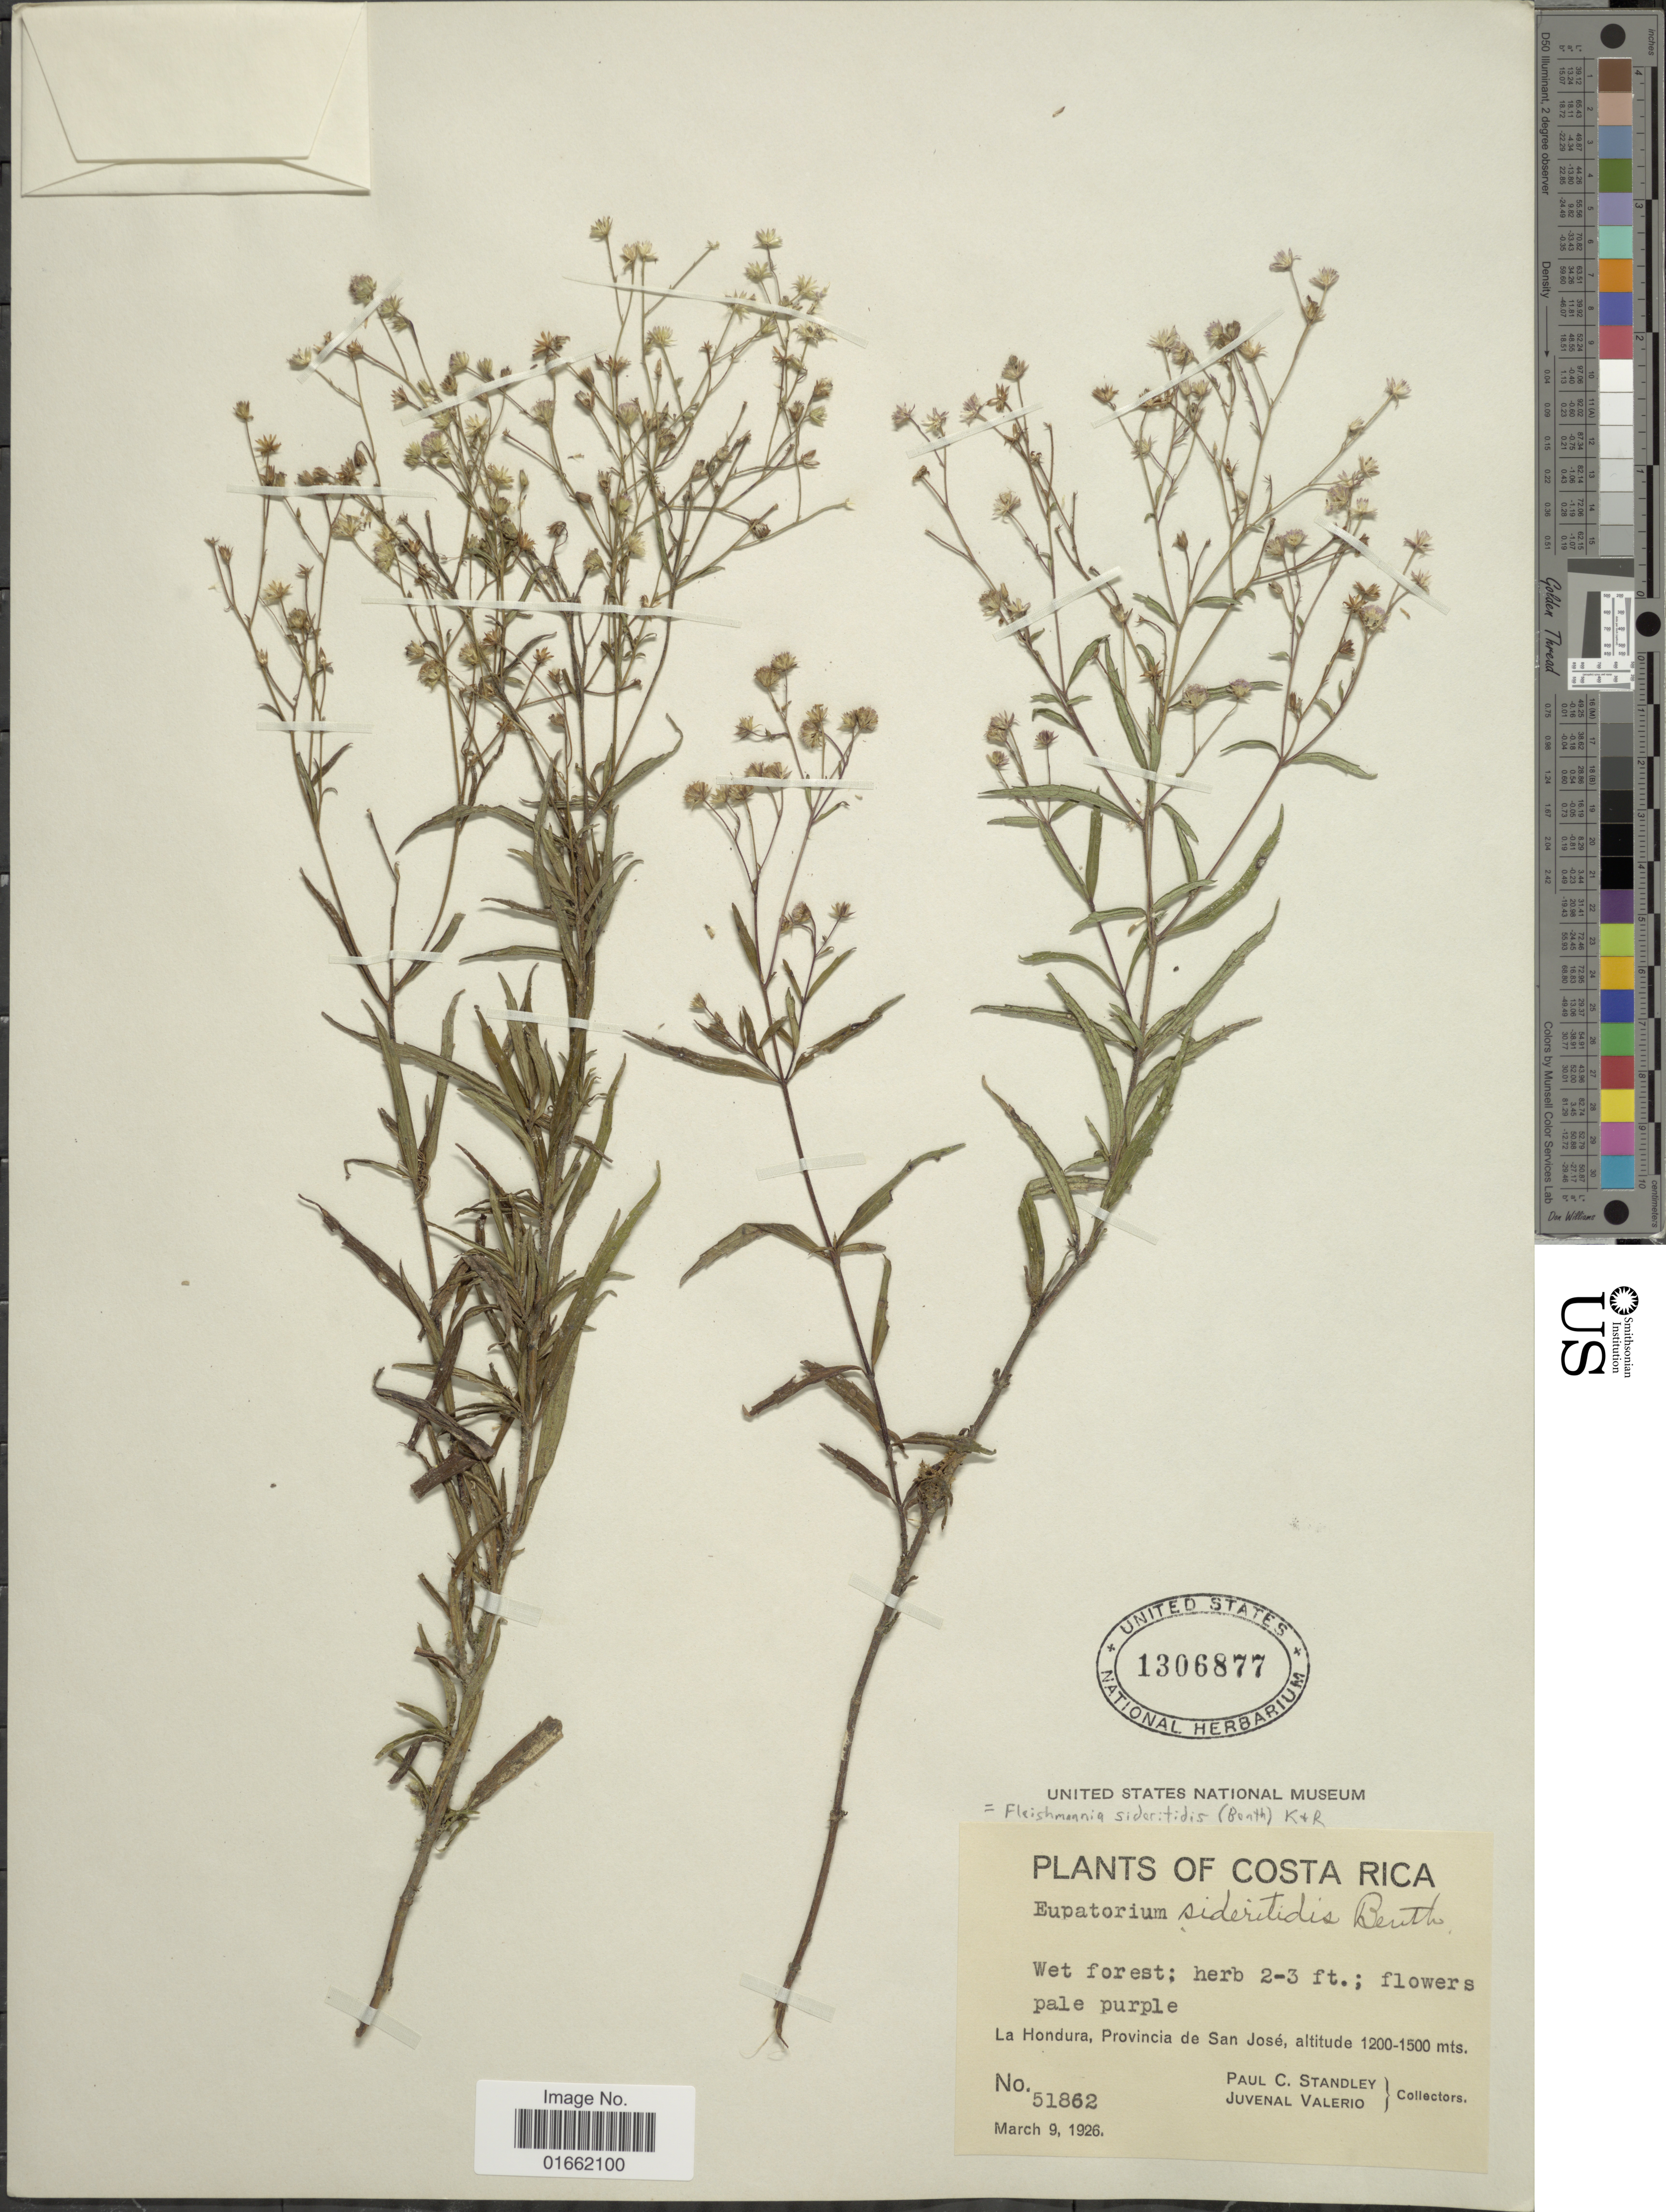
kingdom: Plantae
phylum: Tracheophyta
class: Magnoliopsida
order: Asterales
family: Asteraceae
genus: Fleischmannia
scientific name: Fleischmannia sideritides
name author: (Benth. in Oerst.) R.M. King & H. Rob.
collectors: P. C. Standley & J. Valerio R.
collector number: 51862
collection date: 1926-03-09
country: Costa Rica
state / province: San José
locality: La Hondura, Provincia de San José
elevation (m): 1200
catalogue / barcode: US 1306877